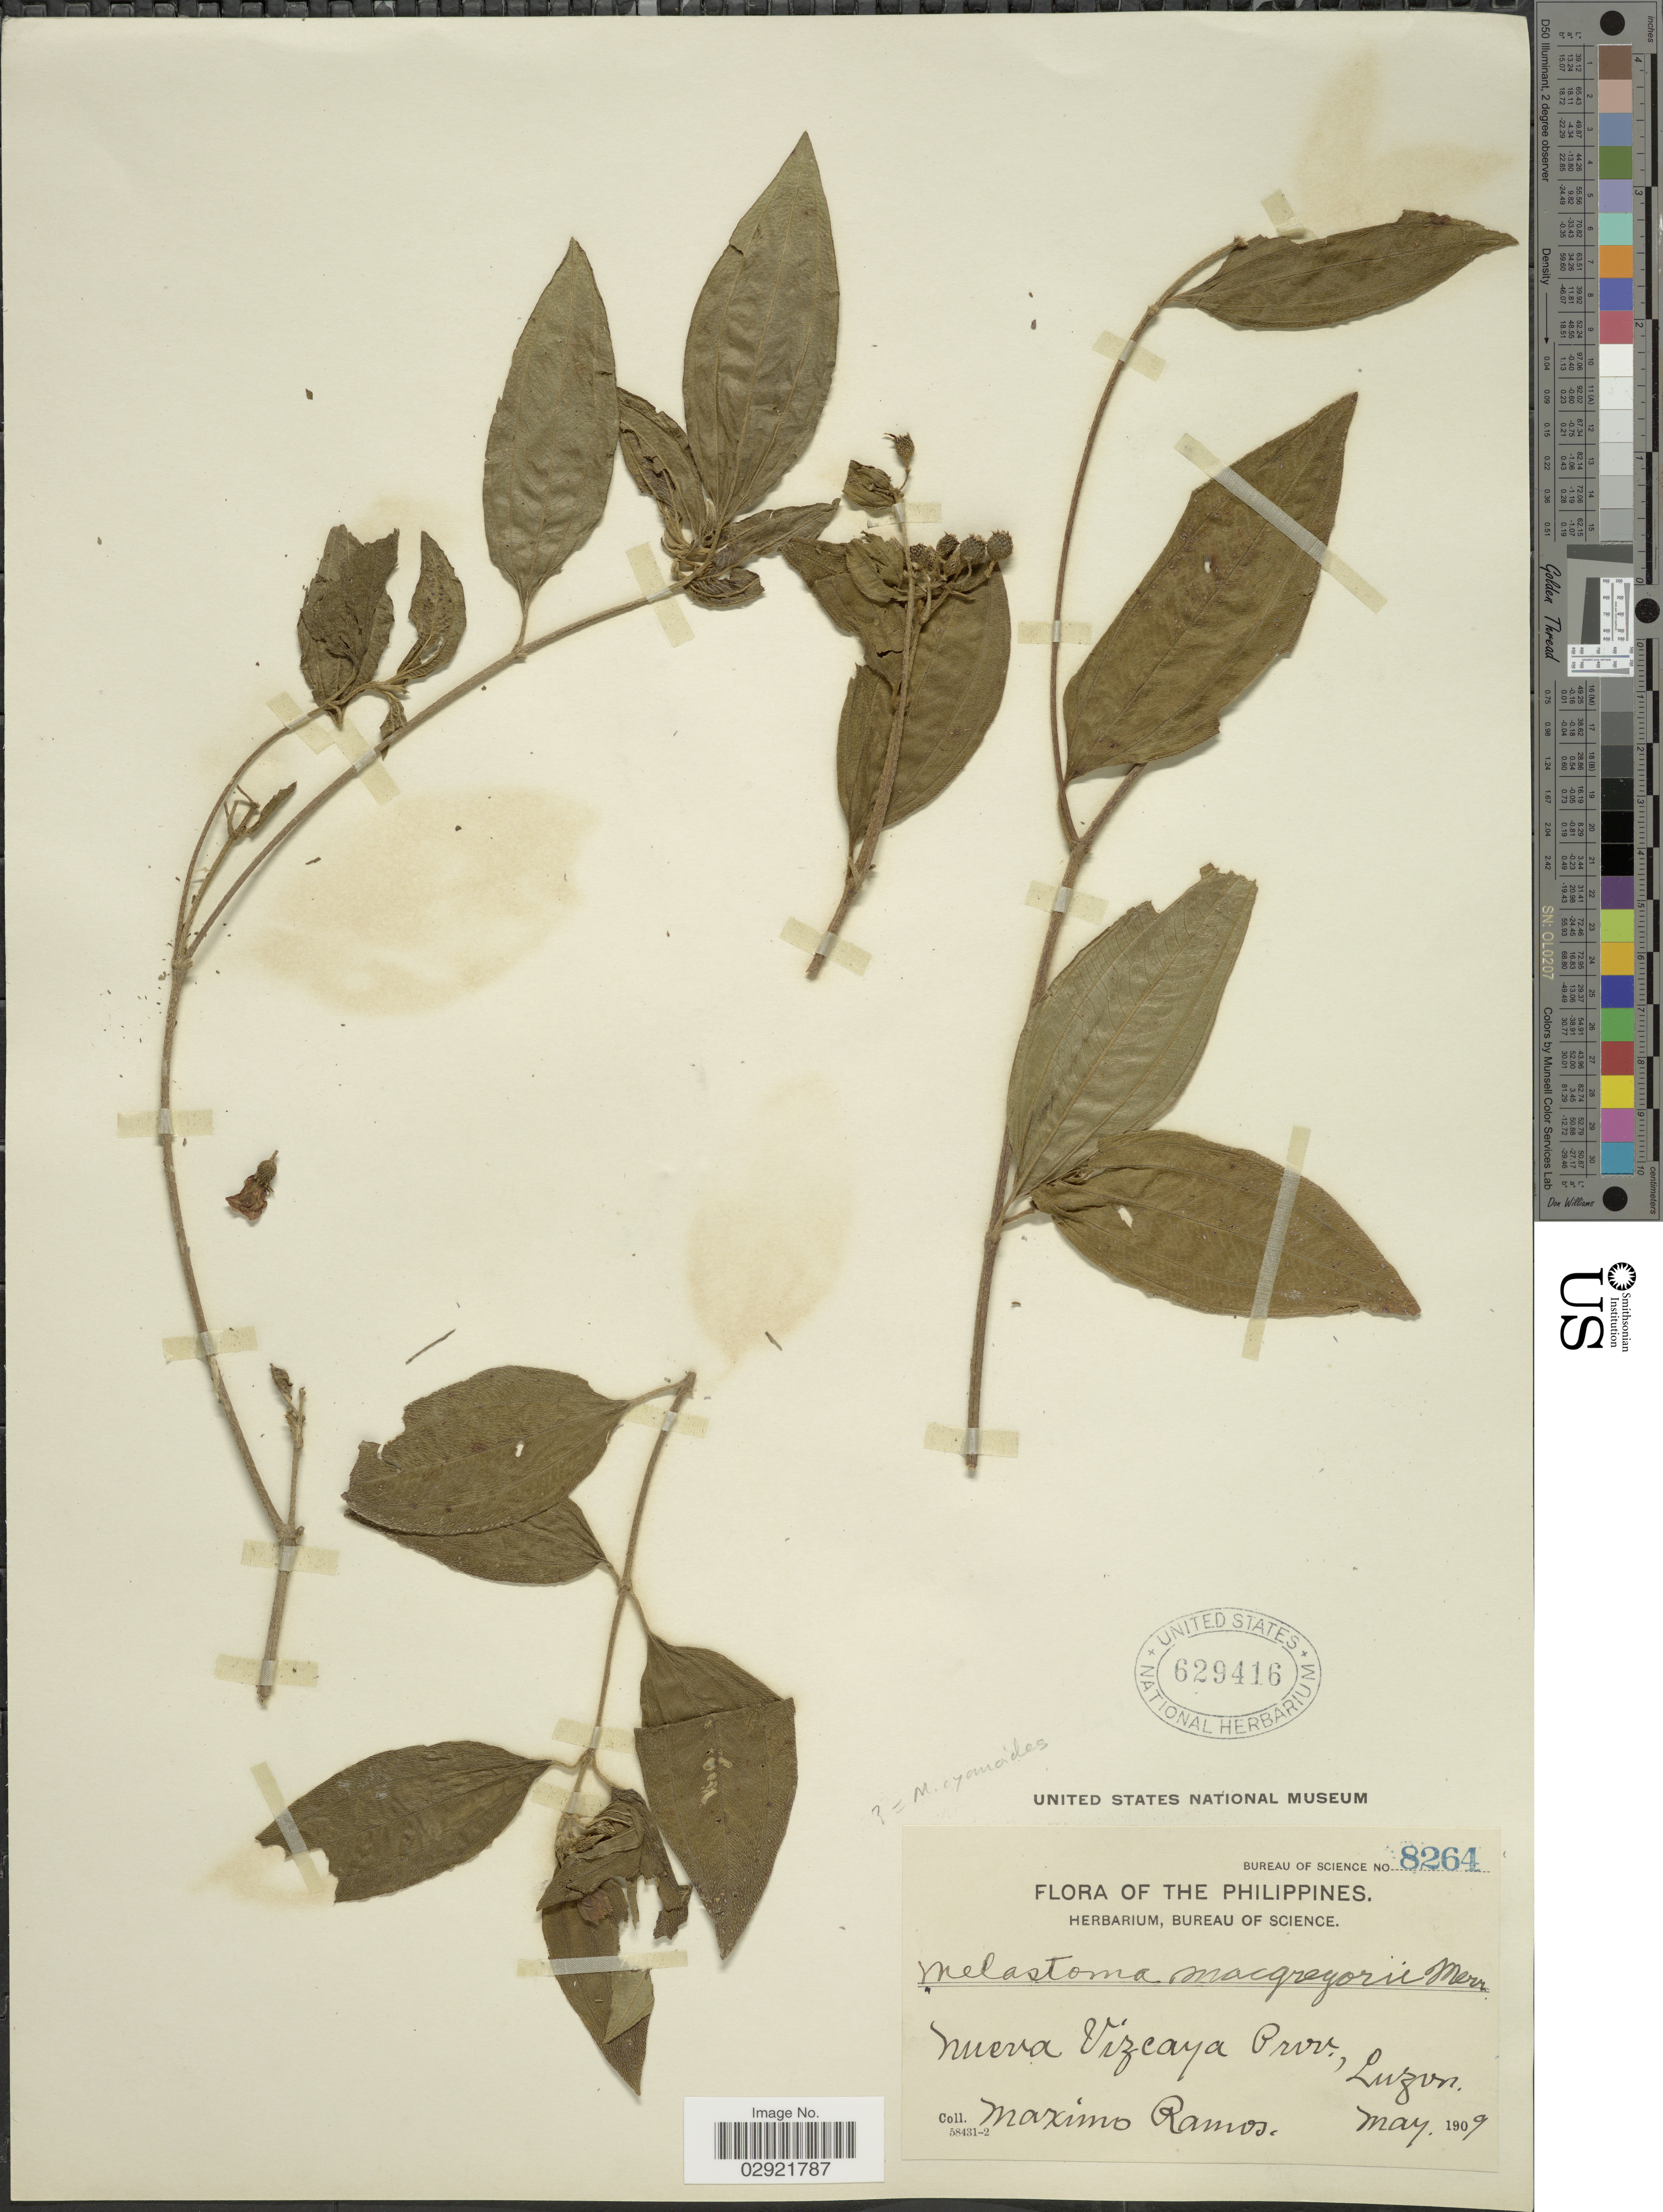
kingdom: Plantae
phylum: Tracheophyta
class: Magnoliopsida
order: Myrtales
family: Melastomataceae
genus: Melastoma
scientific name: Melastoma cyanoides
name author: Sm.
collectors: M. Ramos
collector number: Bureau of Science 8264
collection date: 1909-05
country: Philippines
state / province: Cagayan Valley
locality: Nueva Vizcaya Prov., Luzon.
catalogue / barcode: US 629416